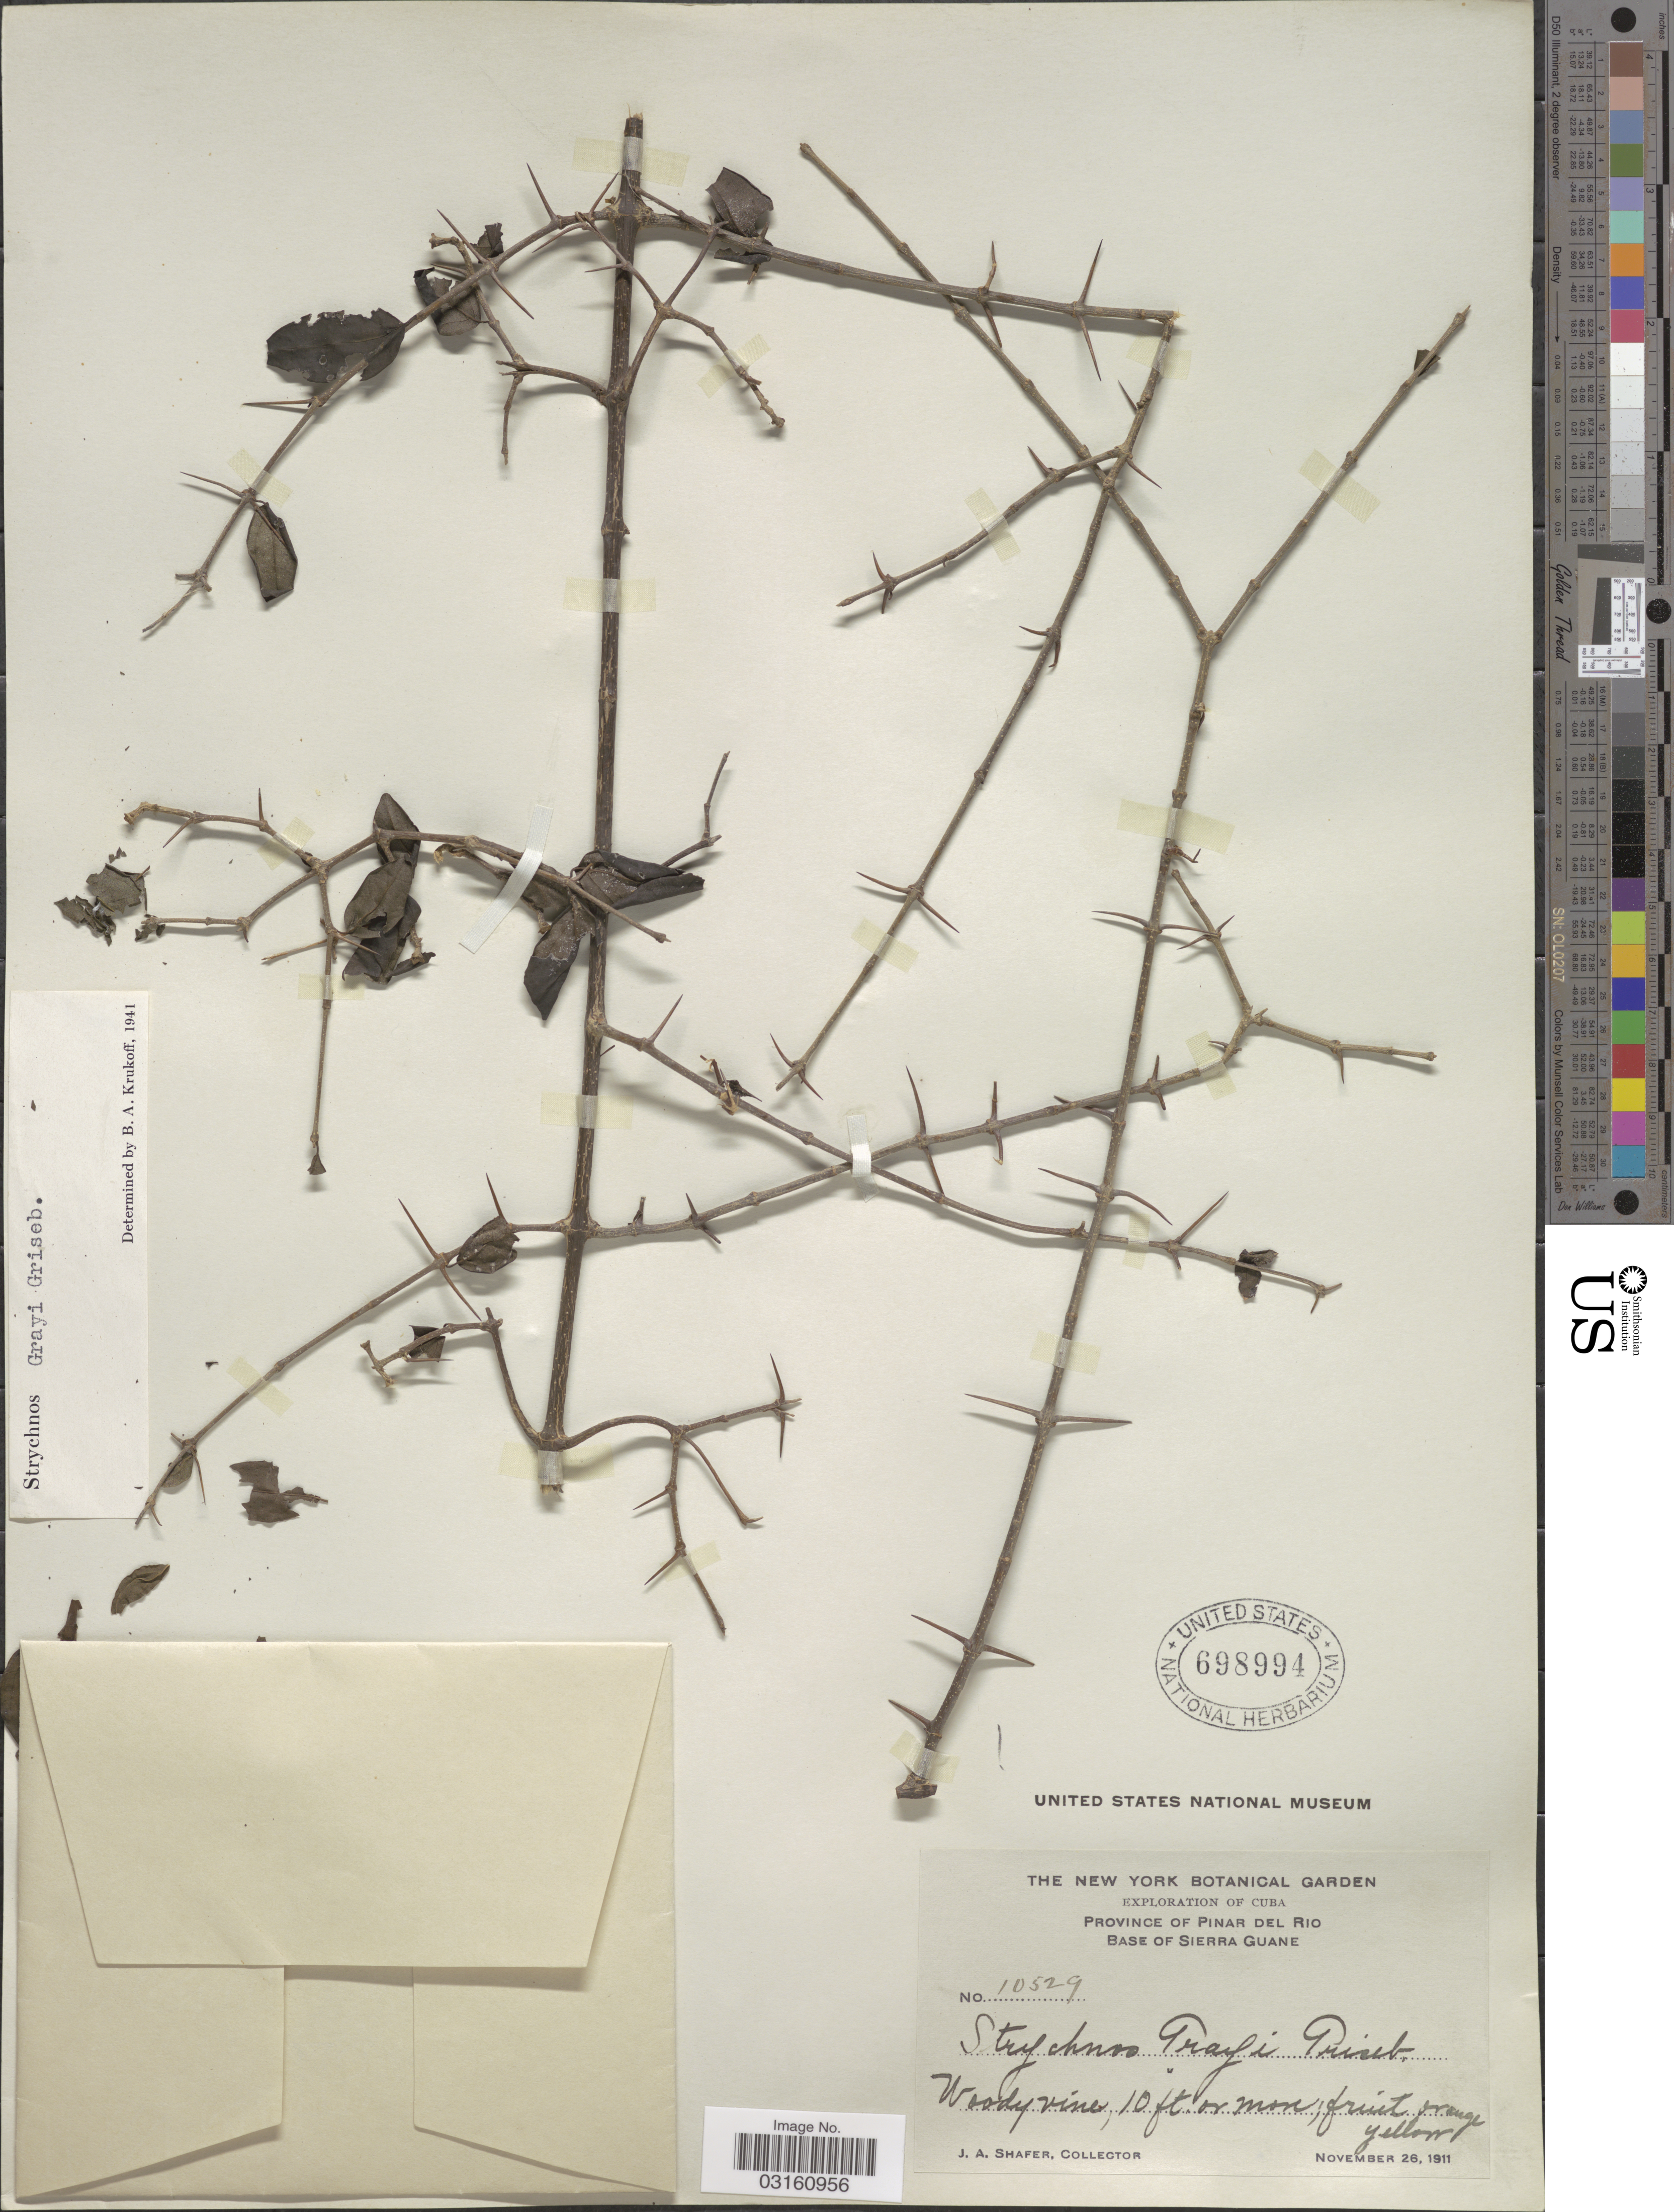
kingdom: Plantae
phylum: Tracheophyta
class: Magnoliopsida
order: Gentianales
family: Loganiaceae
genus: Strychnos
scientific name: Strychnos grayi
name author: Griseb.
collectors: J. A. Shafer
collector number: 10529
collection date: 1911-11-26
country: Cuba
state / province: Pinar del Río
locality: Base of Sierra Guane.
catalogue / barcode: US 698994